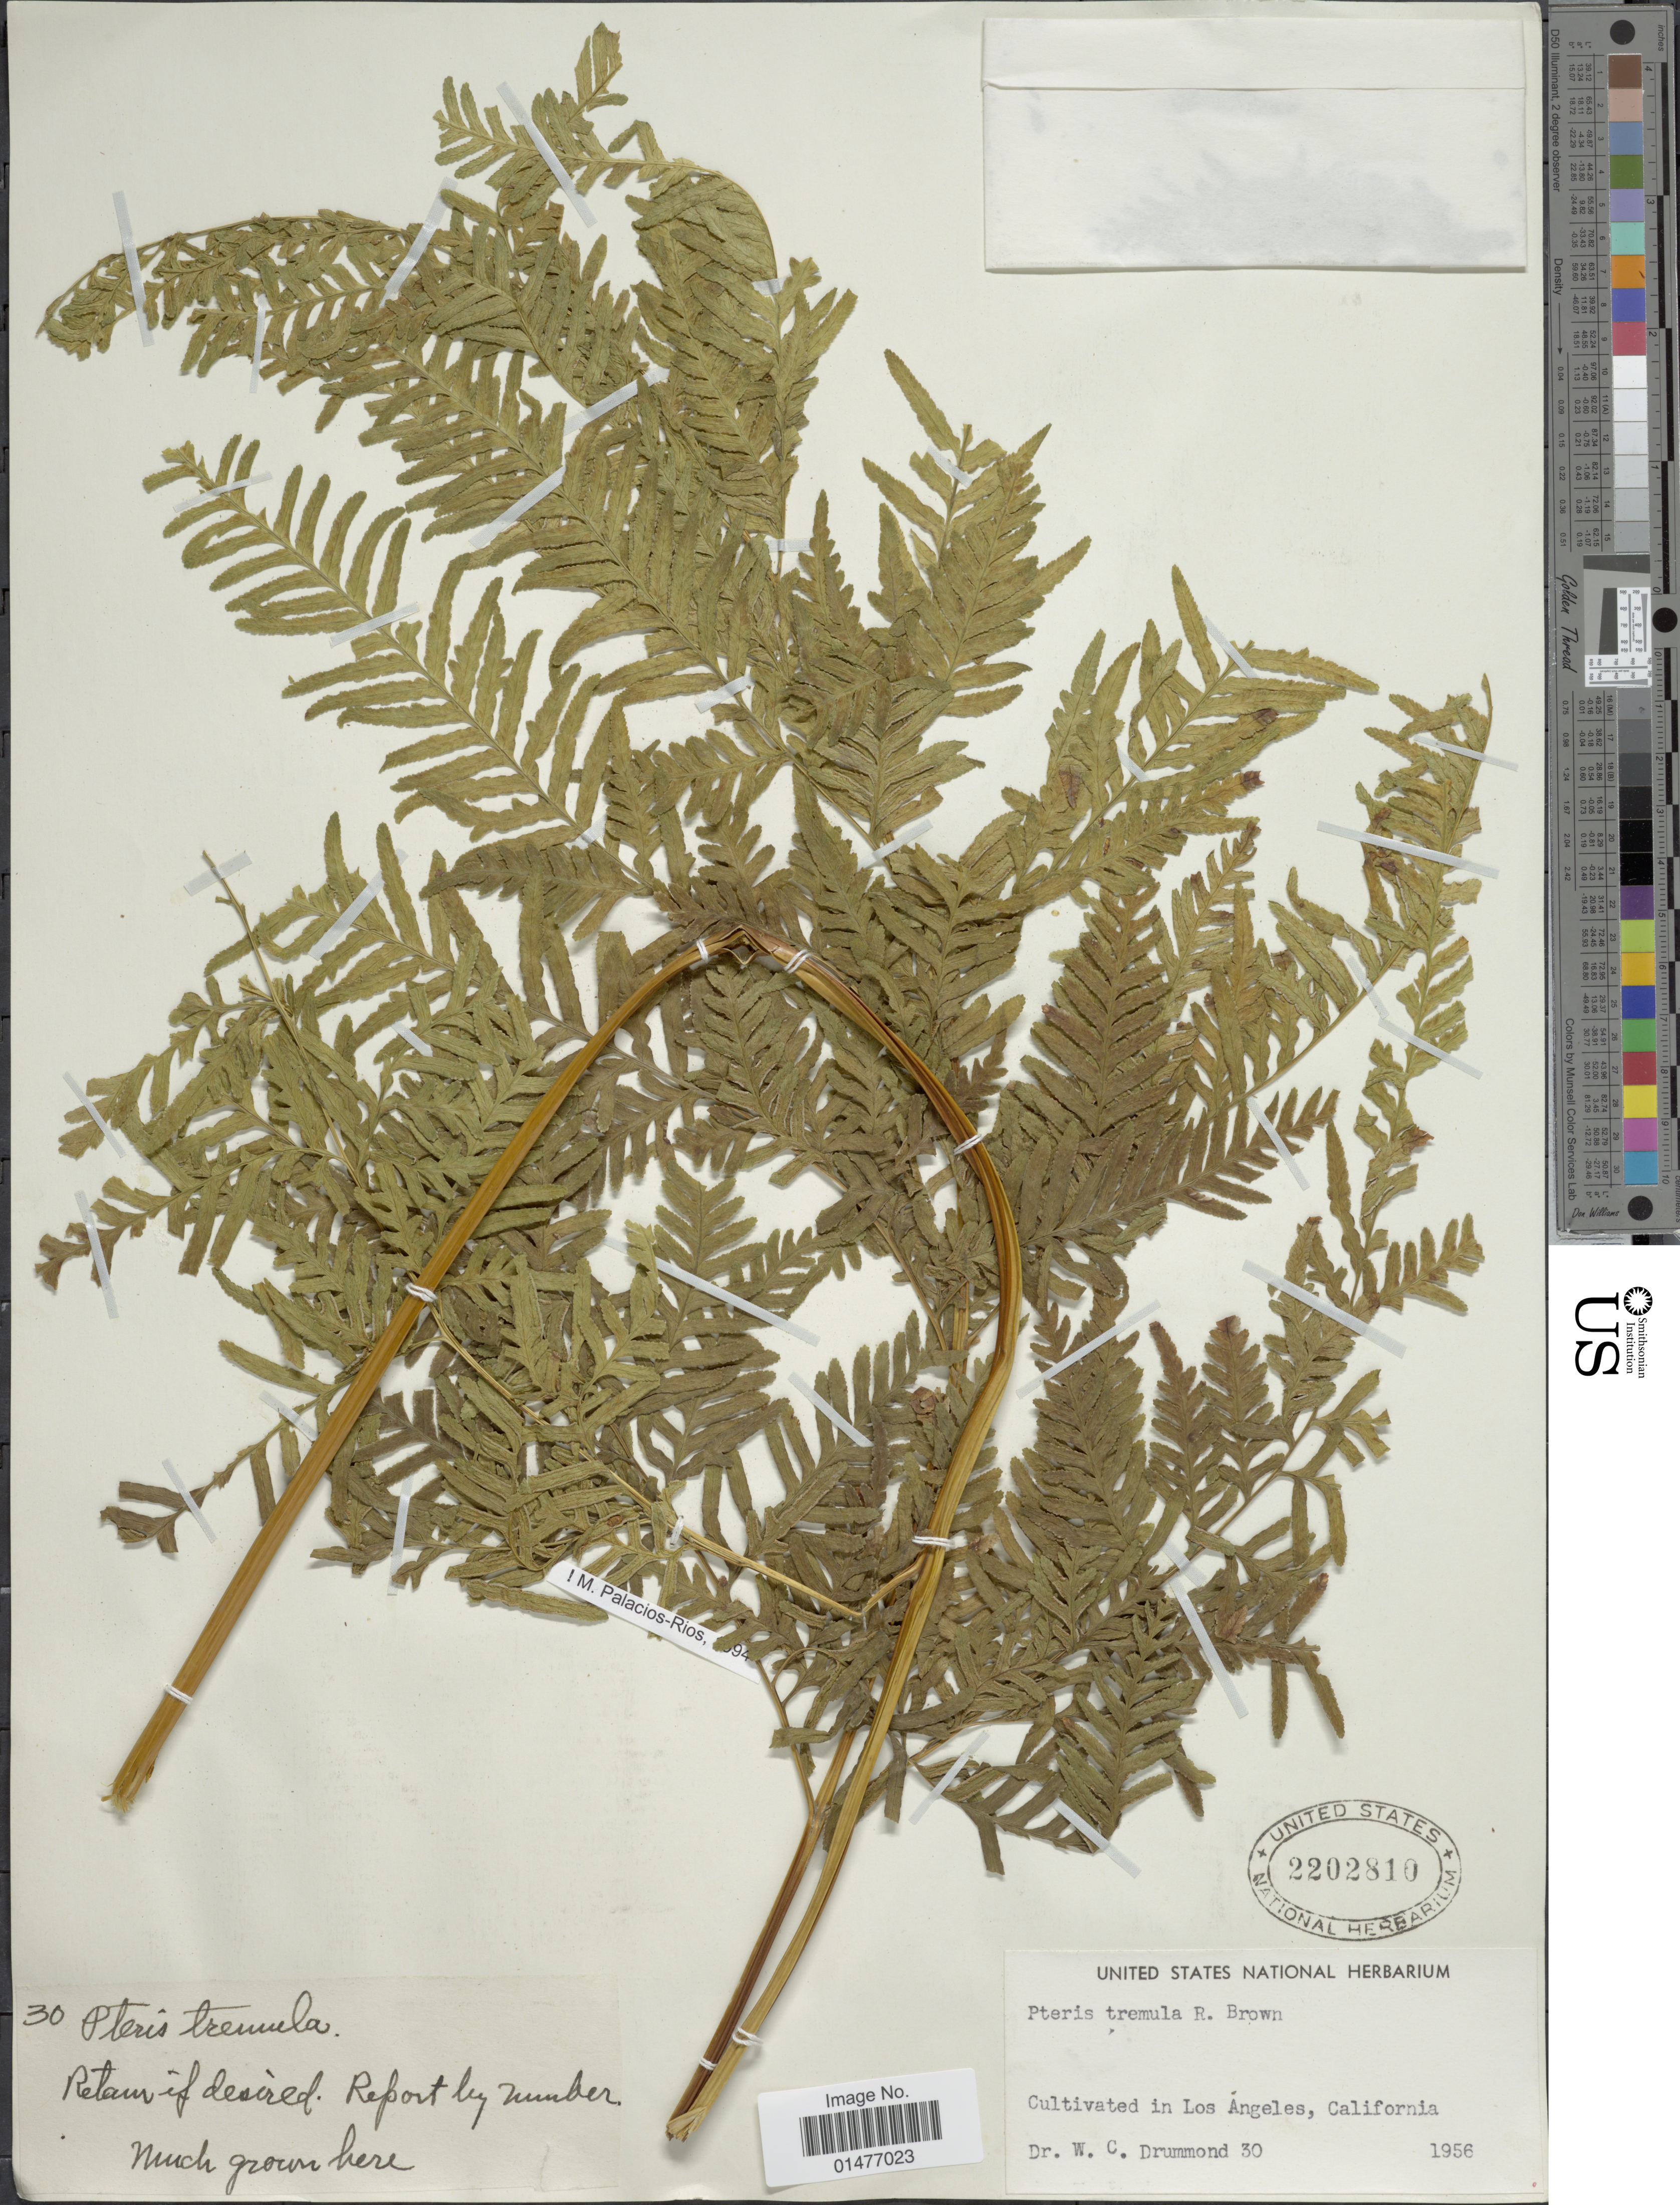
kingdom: Plantae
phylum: Tracheophyta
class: Polypodiopsida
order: Polypodiales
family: Pteridaceae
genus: Pteris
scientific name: Pteris tremula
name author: R. Br.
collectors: W. Drummond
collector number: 30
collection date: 1956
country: United States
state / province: California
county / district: Los Angeles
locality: Los Angeles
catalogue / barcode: US 202810